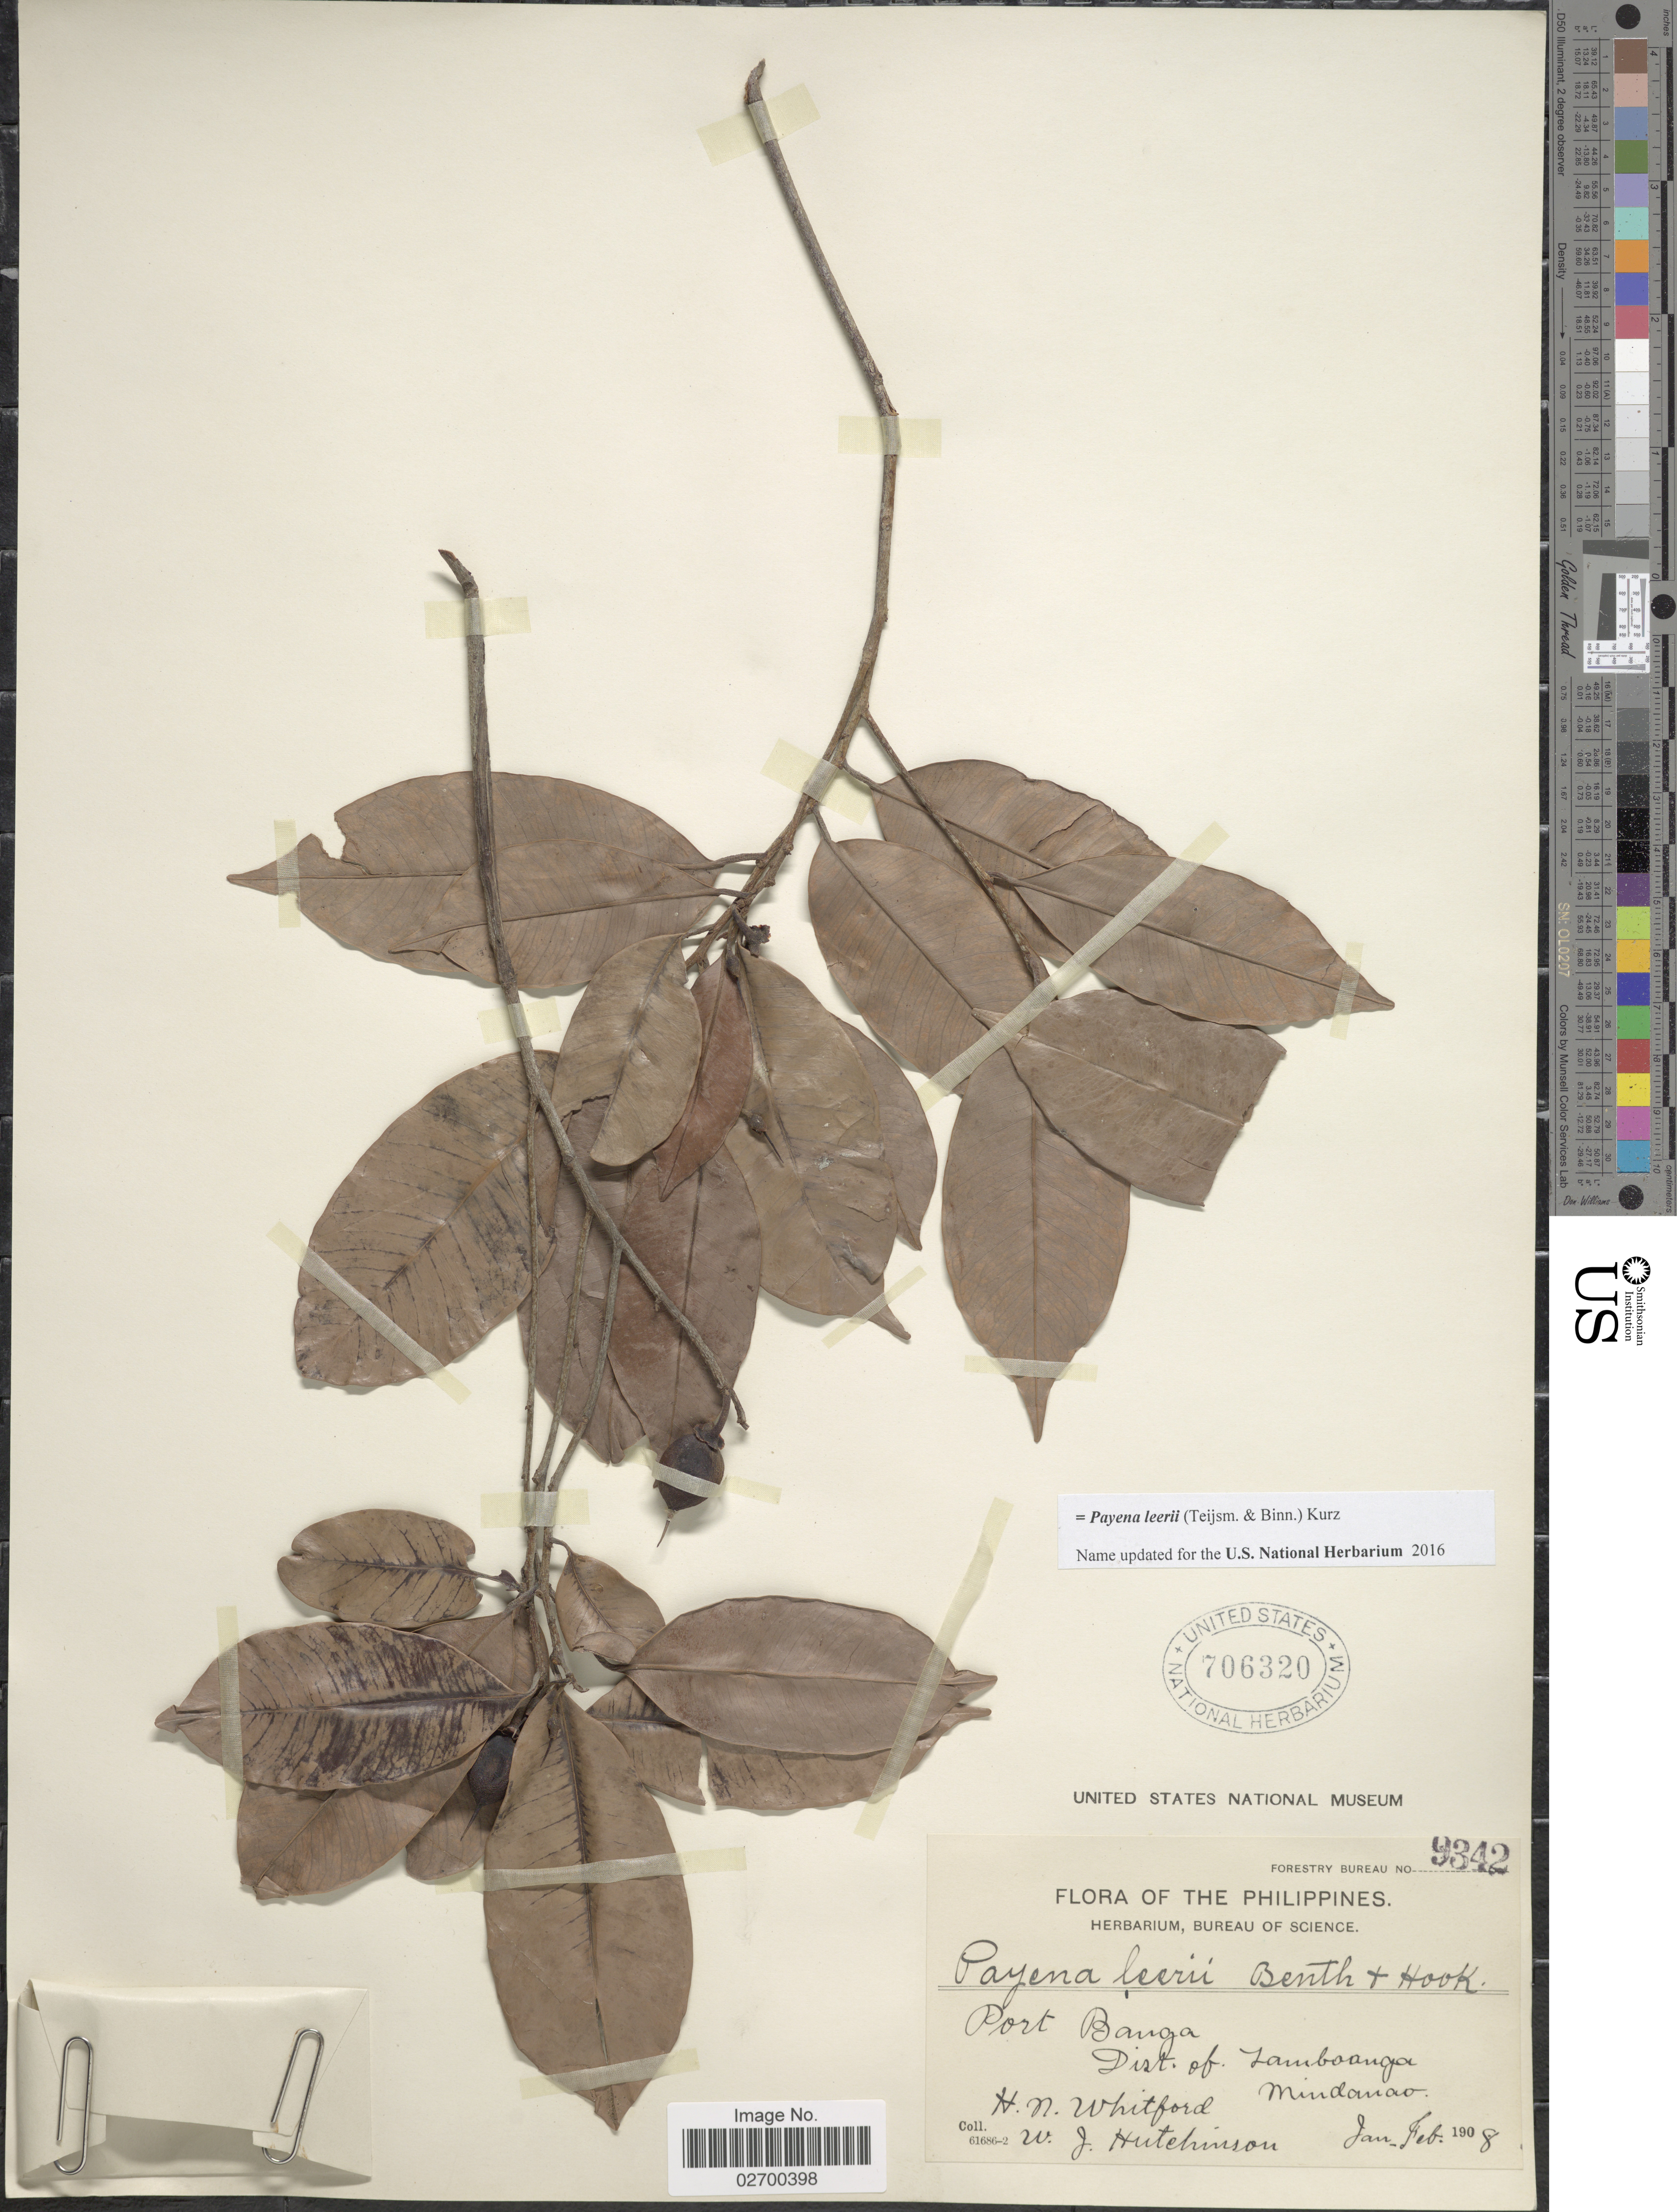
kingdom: Plantae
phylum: Tracheophyta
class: Magnoliopsida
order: Ericales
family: Sapotaceae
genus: Payena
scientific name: Payena leerii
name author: (Teijsm. & Binn.) Kurz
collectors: H. N. Whitford & W. J. Hutchinson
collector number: Forestry Bureau 9342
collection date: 1908-01/1908-02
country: Philippines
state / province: Mimaropa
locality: Port Banga. Dist. of Zamboanga. Mindanao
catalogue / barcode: US 706320